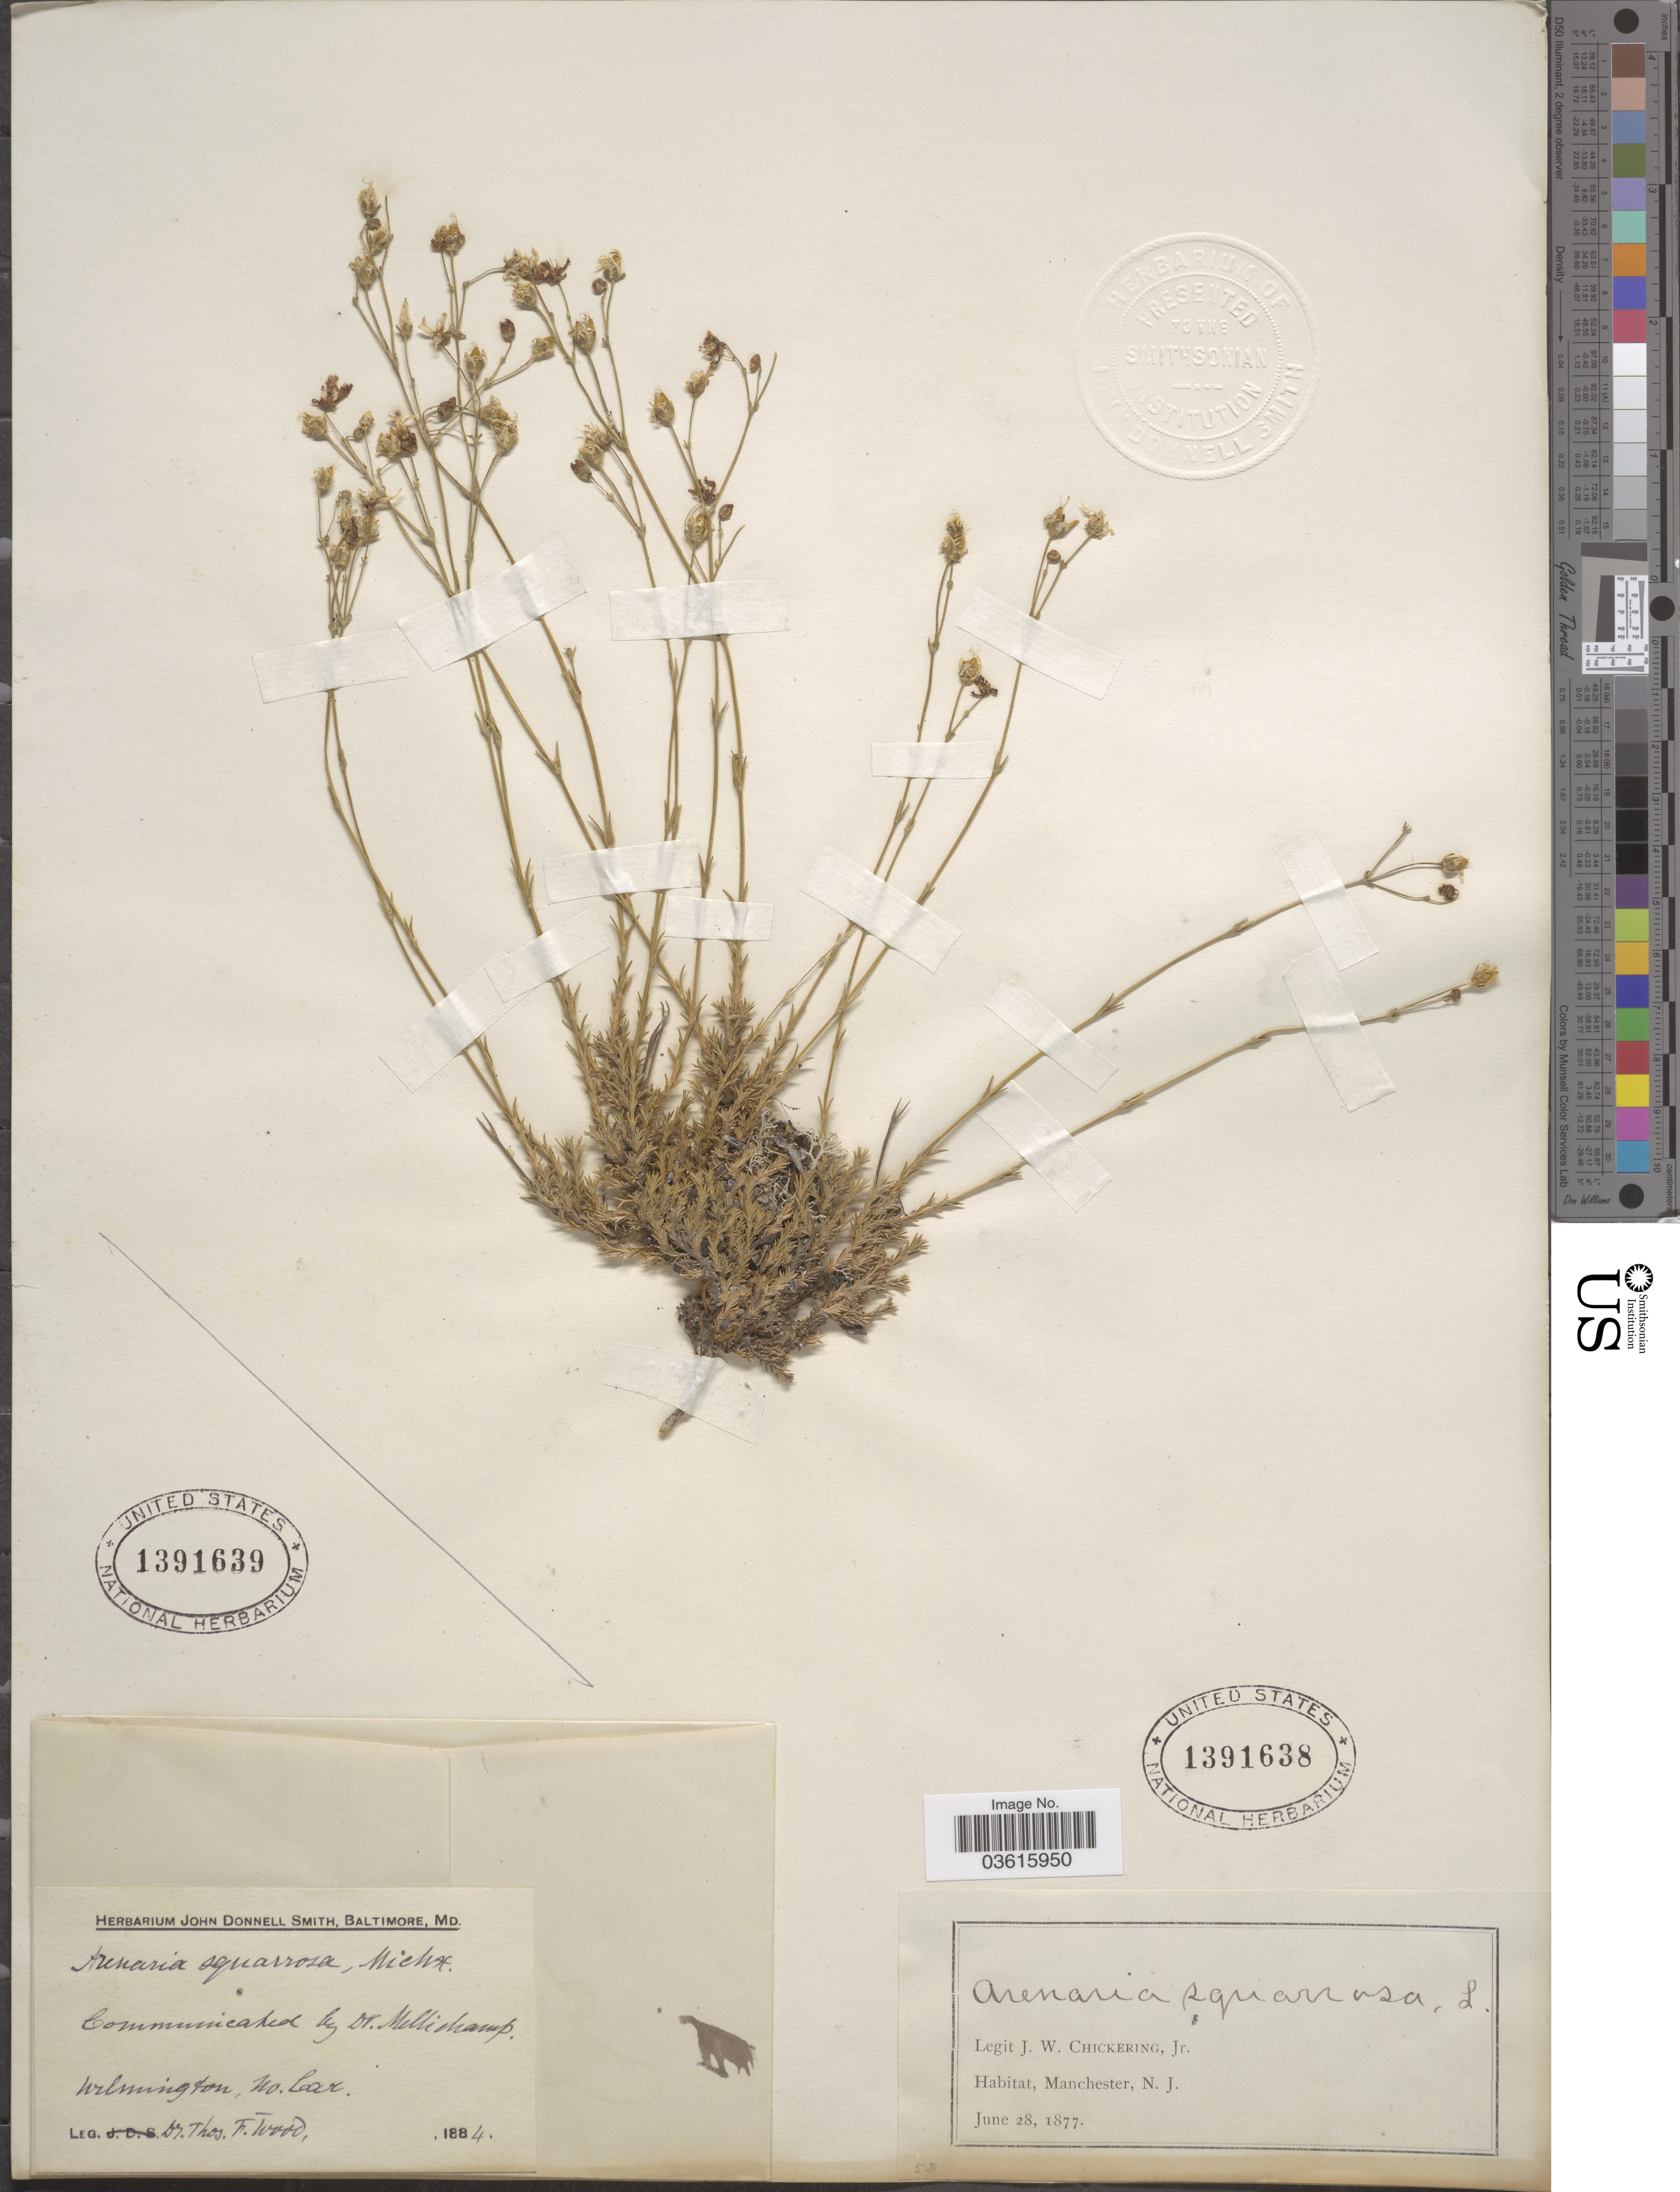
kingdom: Plantae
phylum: Tracheophyta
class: Magnoliopsida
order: Caryophyllales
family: Caryophyllaceae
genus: Minuartia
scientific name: Minuartia caroliniana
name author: (Walter) Mattf.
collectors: J. W. Chickering Jr.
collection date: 1877-06-28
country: United States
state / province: New Jersey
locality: Manchester.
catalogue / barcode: US 1391638